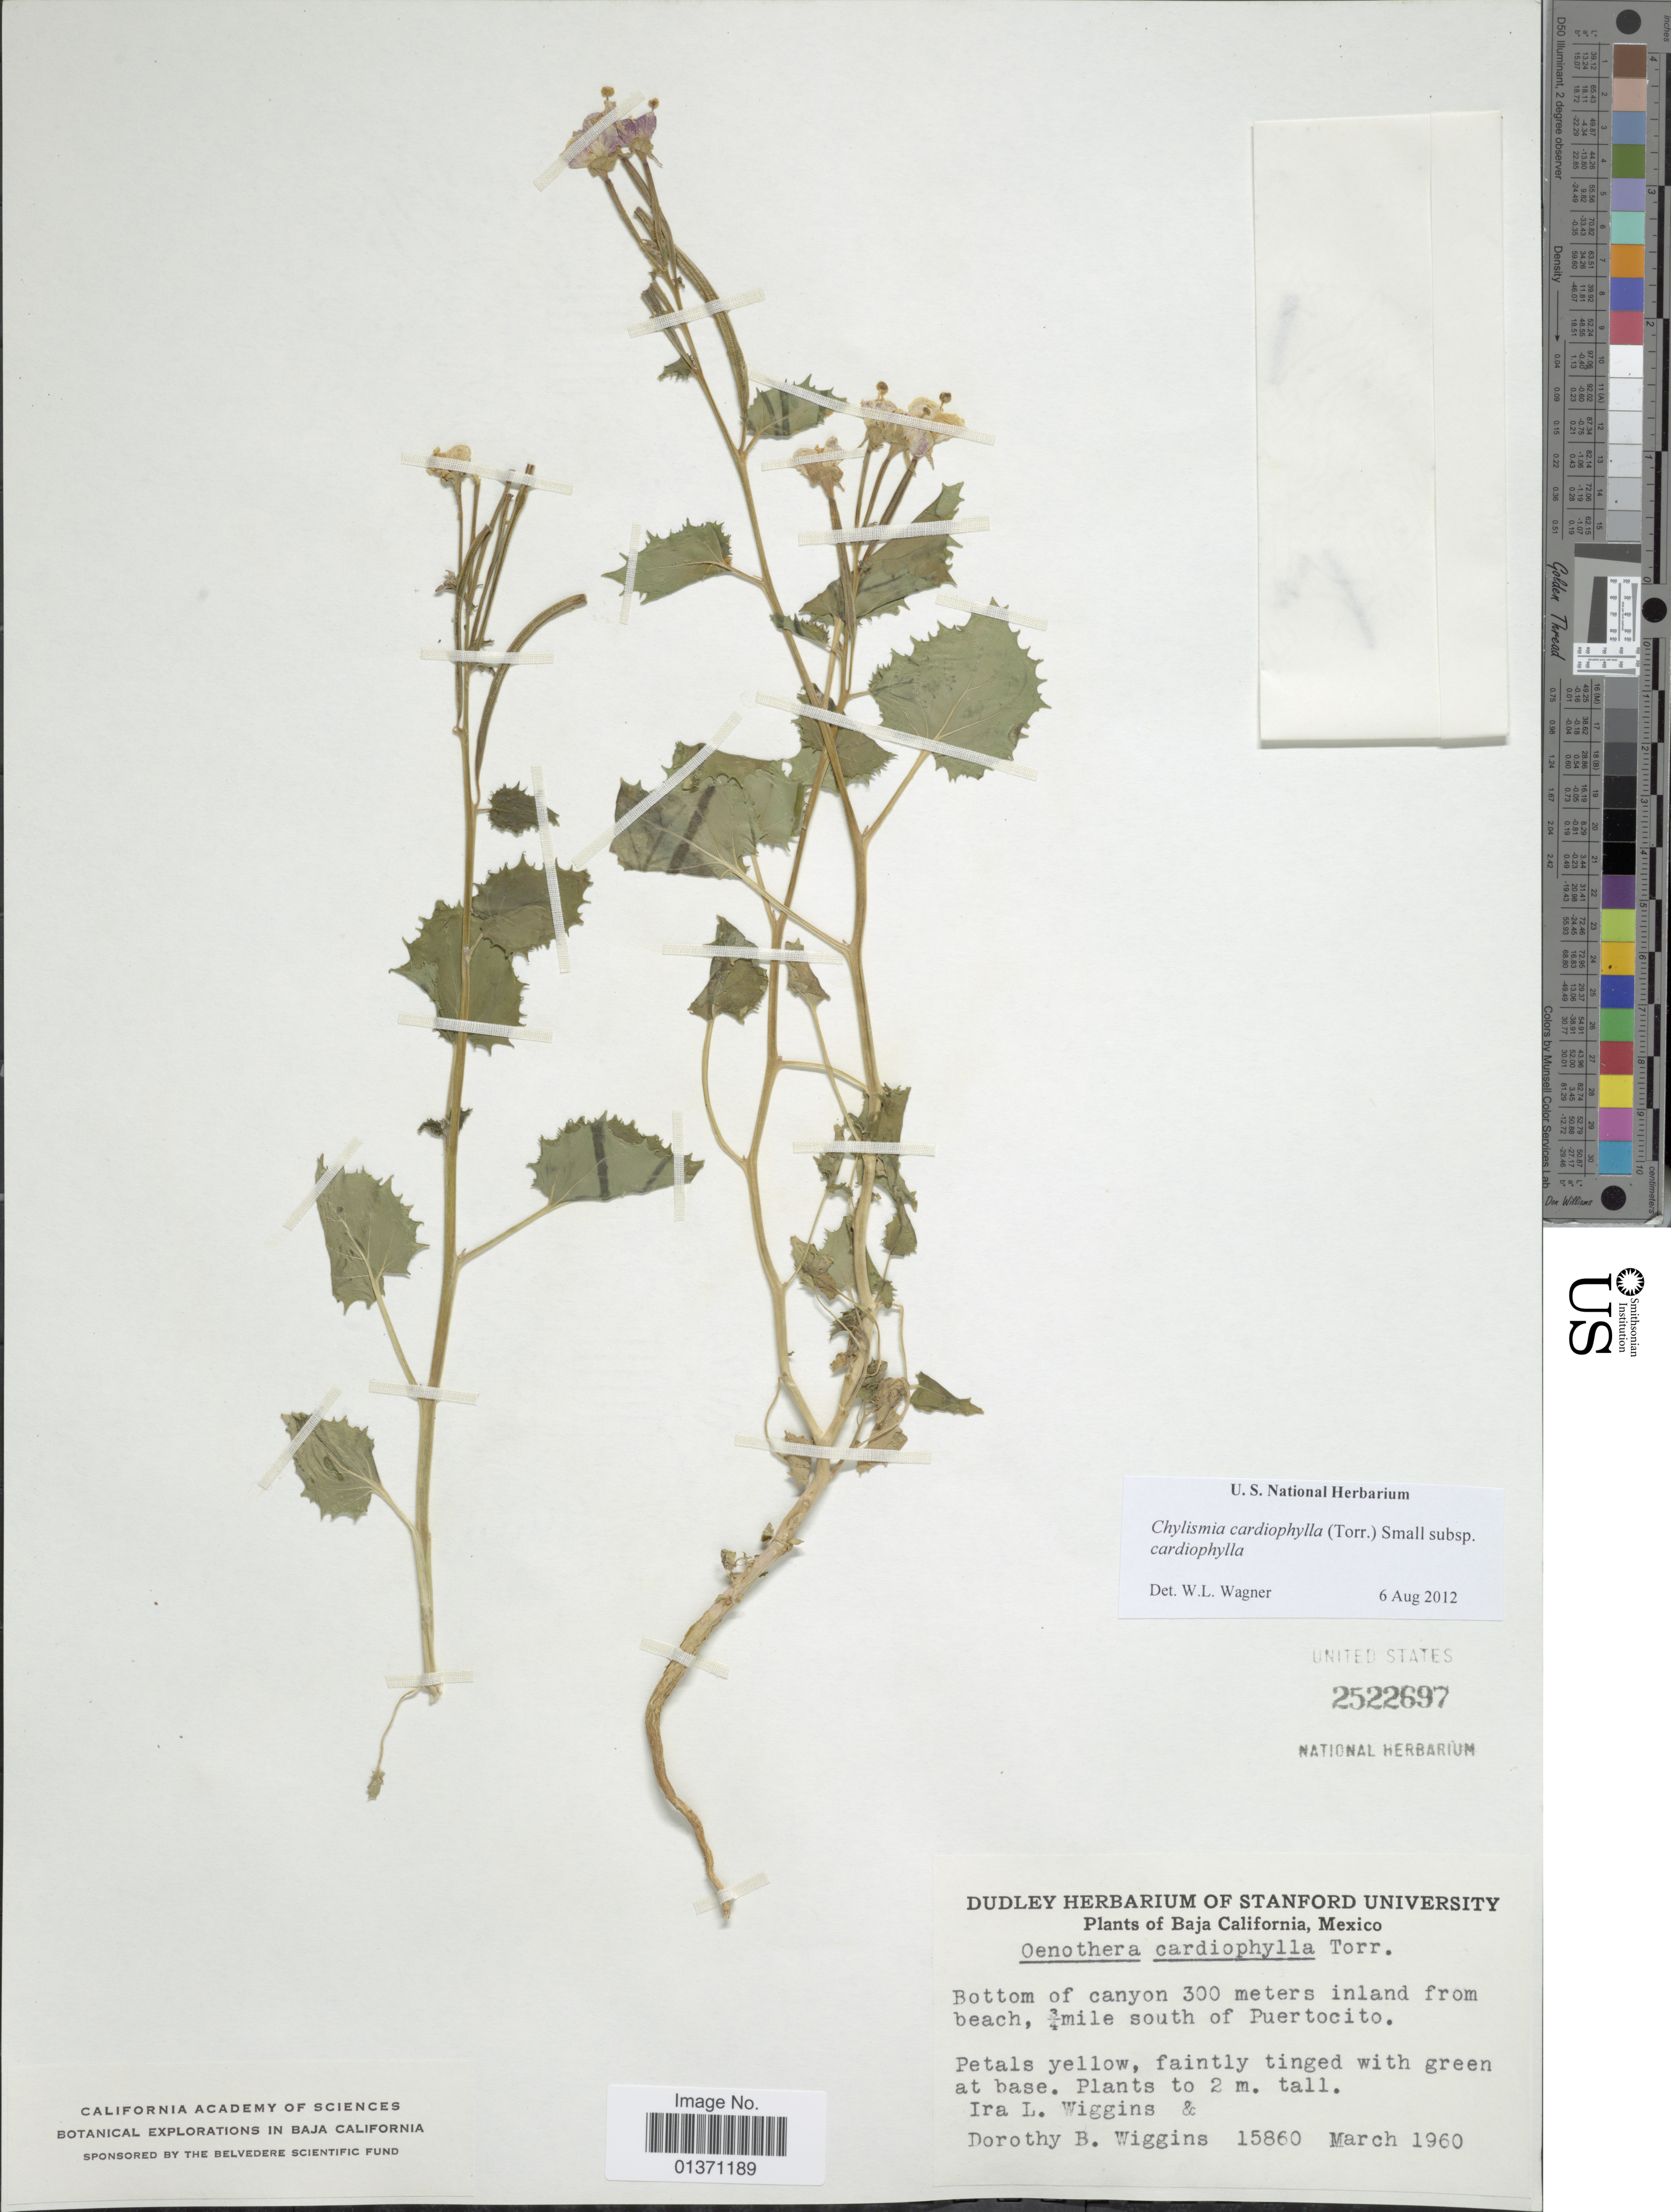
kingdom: Plantae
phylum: Tracheophyta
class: Magnoliopsida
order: Myrtales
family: Onagraceae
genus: Chylismia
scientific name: Chylismia cardiophylla subsp. cardiophylla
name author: (Torr.) Small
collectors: I. L. Wiggins & D. B. Wiggins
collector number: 15860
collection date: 1960-03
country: Mexico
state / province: Baja California Norte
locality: Bottom of canyon 300 meters inland from beach, ¾ mile south of Puertocito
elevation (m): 300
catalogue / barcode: US 2522697